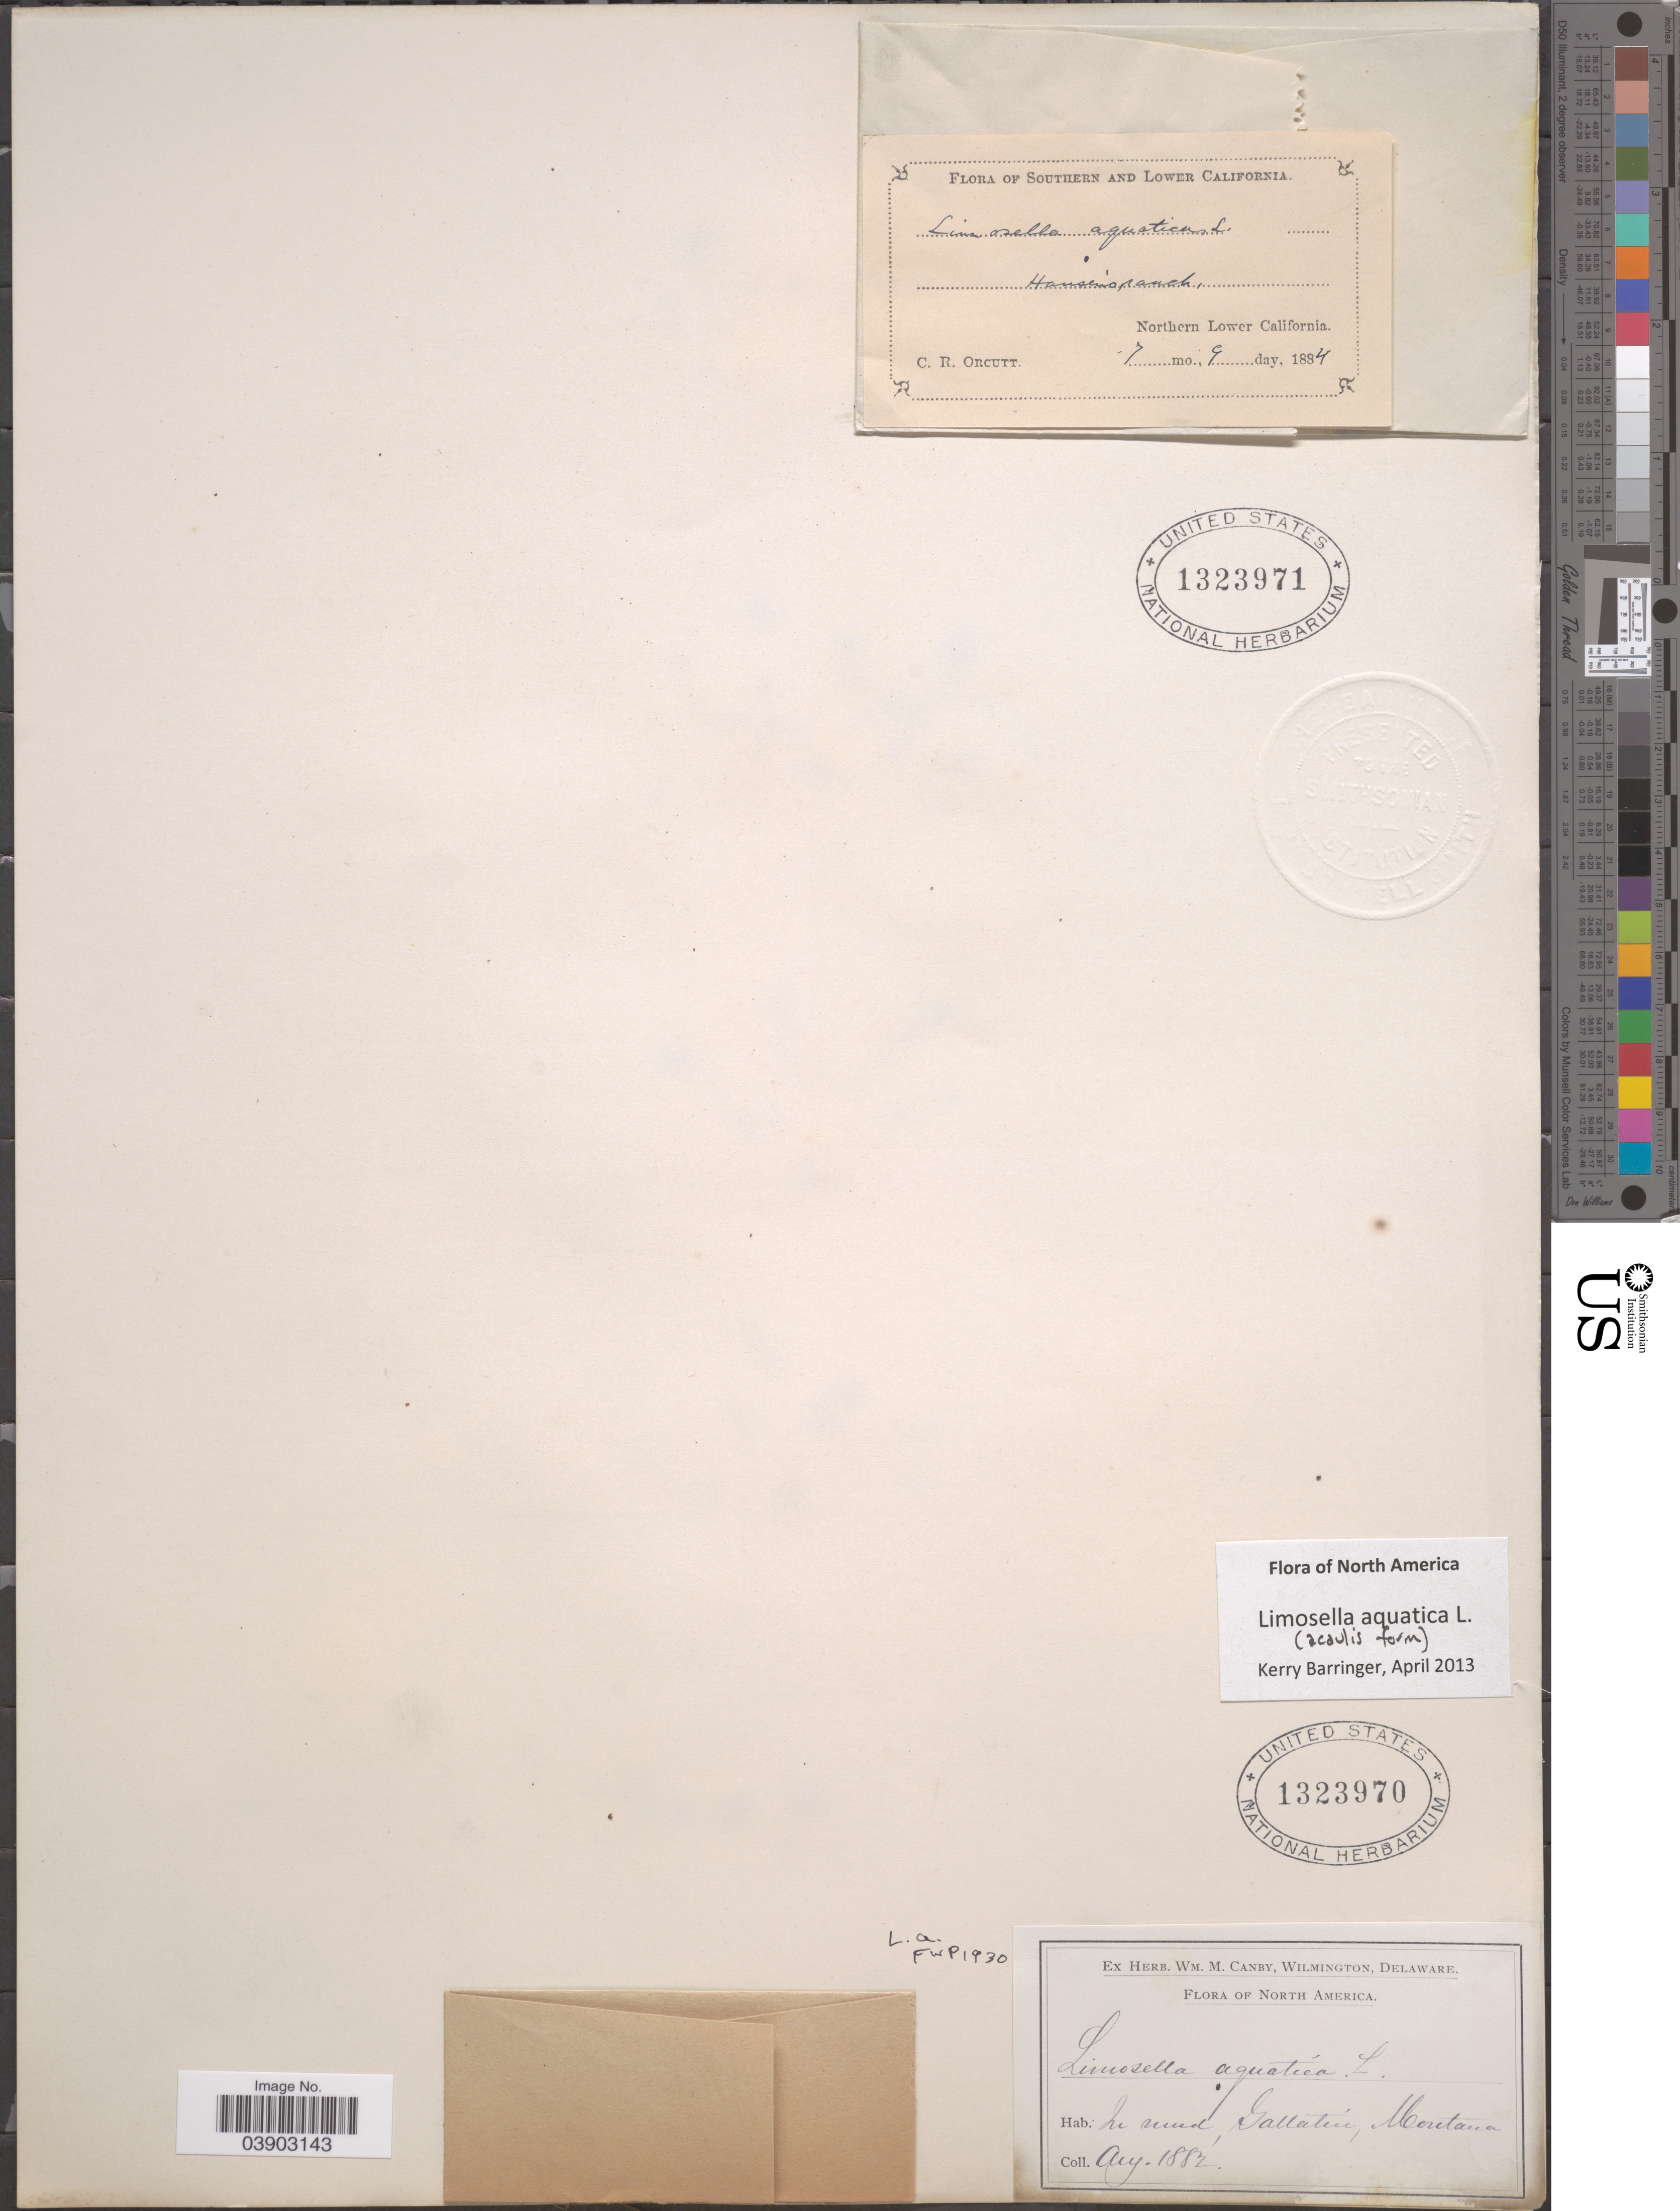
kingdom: Plantae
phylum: Tracheophyta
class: Magnoliopsida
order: Lamiales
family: Scrophulariaceae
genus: Limosella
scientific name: Limosella aquatica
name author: L.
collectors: C. R. Orcutt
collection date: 1884-07-09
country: Mexico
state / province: Baja California Norte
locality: Southern and Lower California. Hansen's ranch, Northern Lower California.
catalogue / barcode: US 1323971